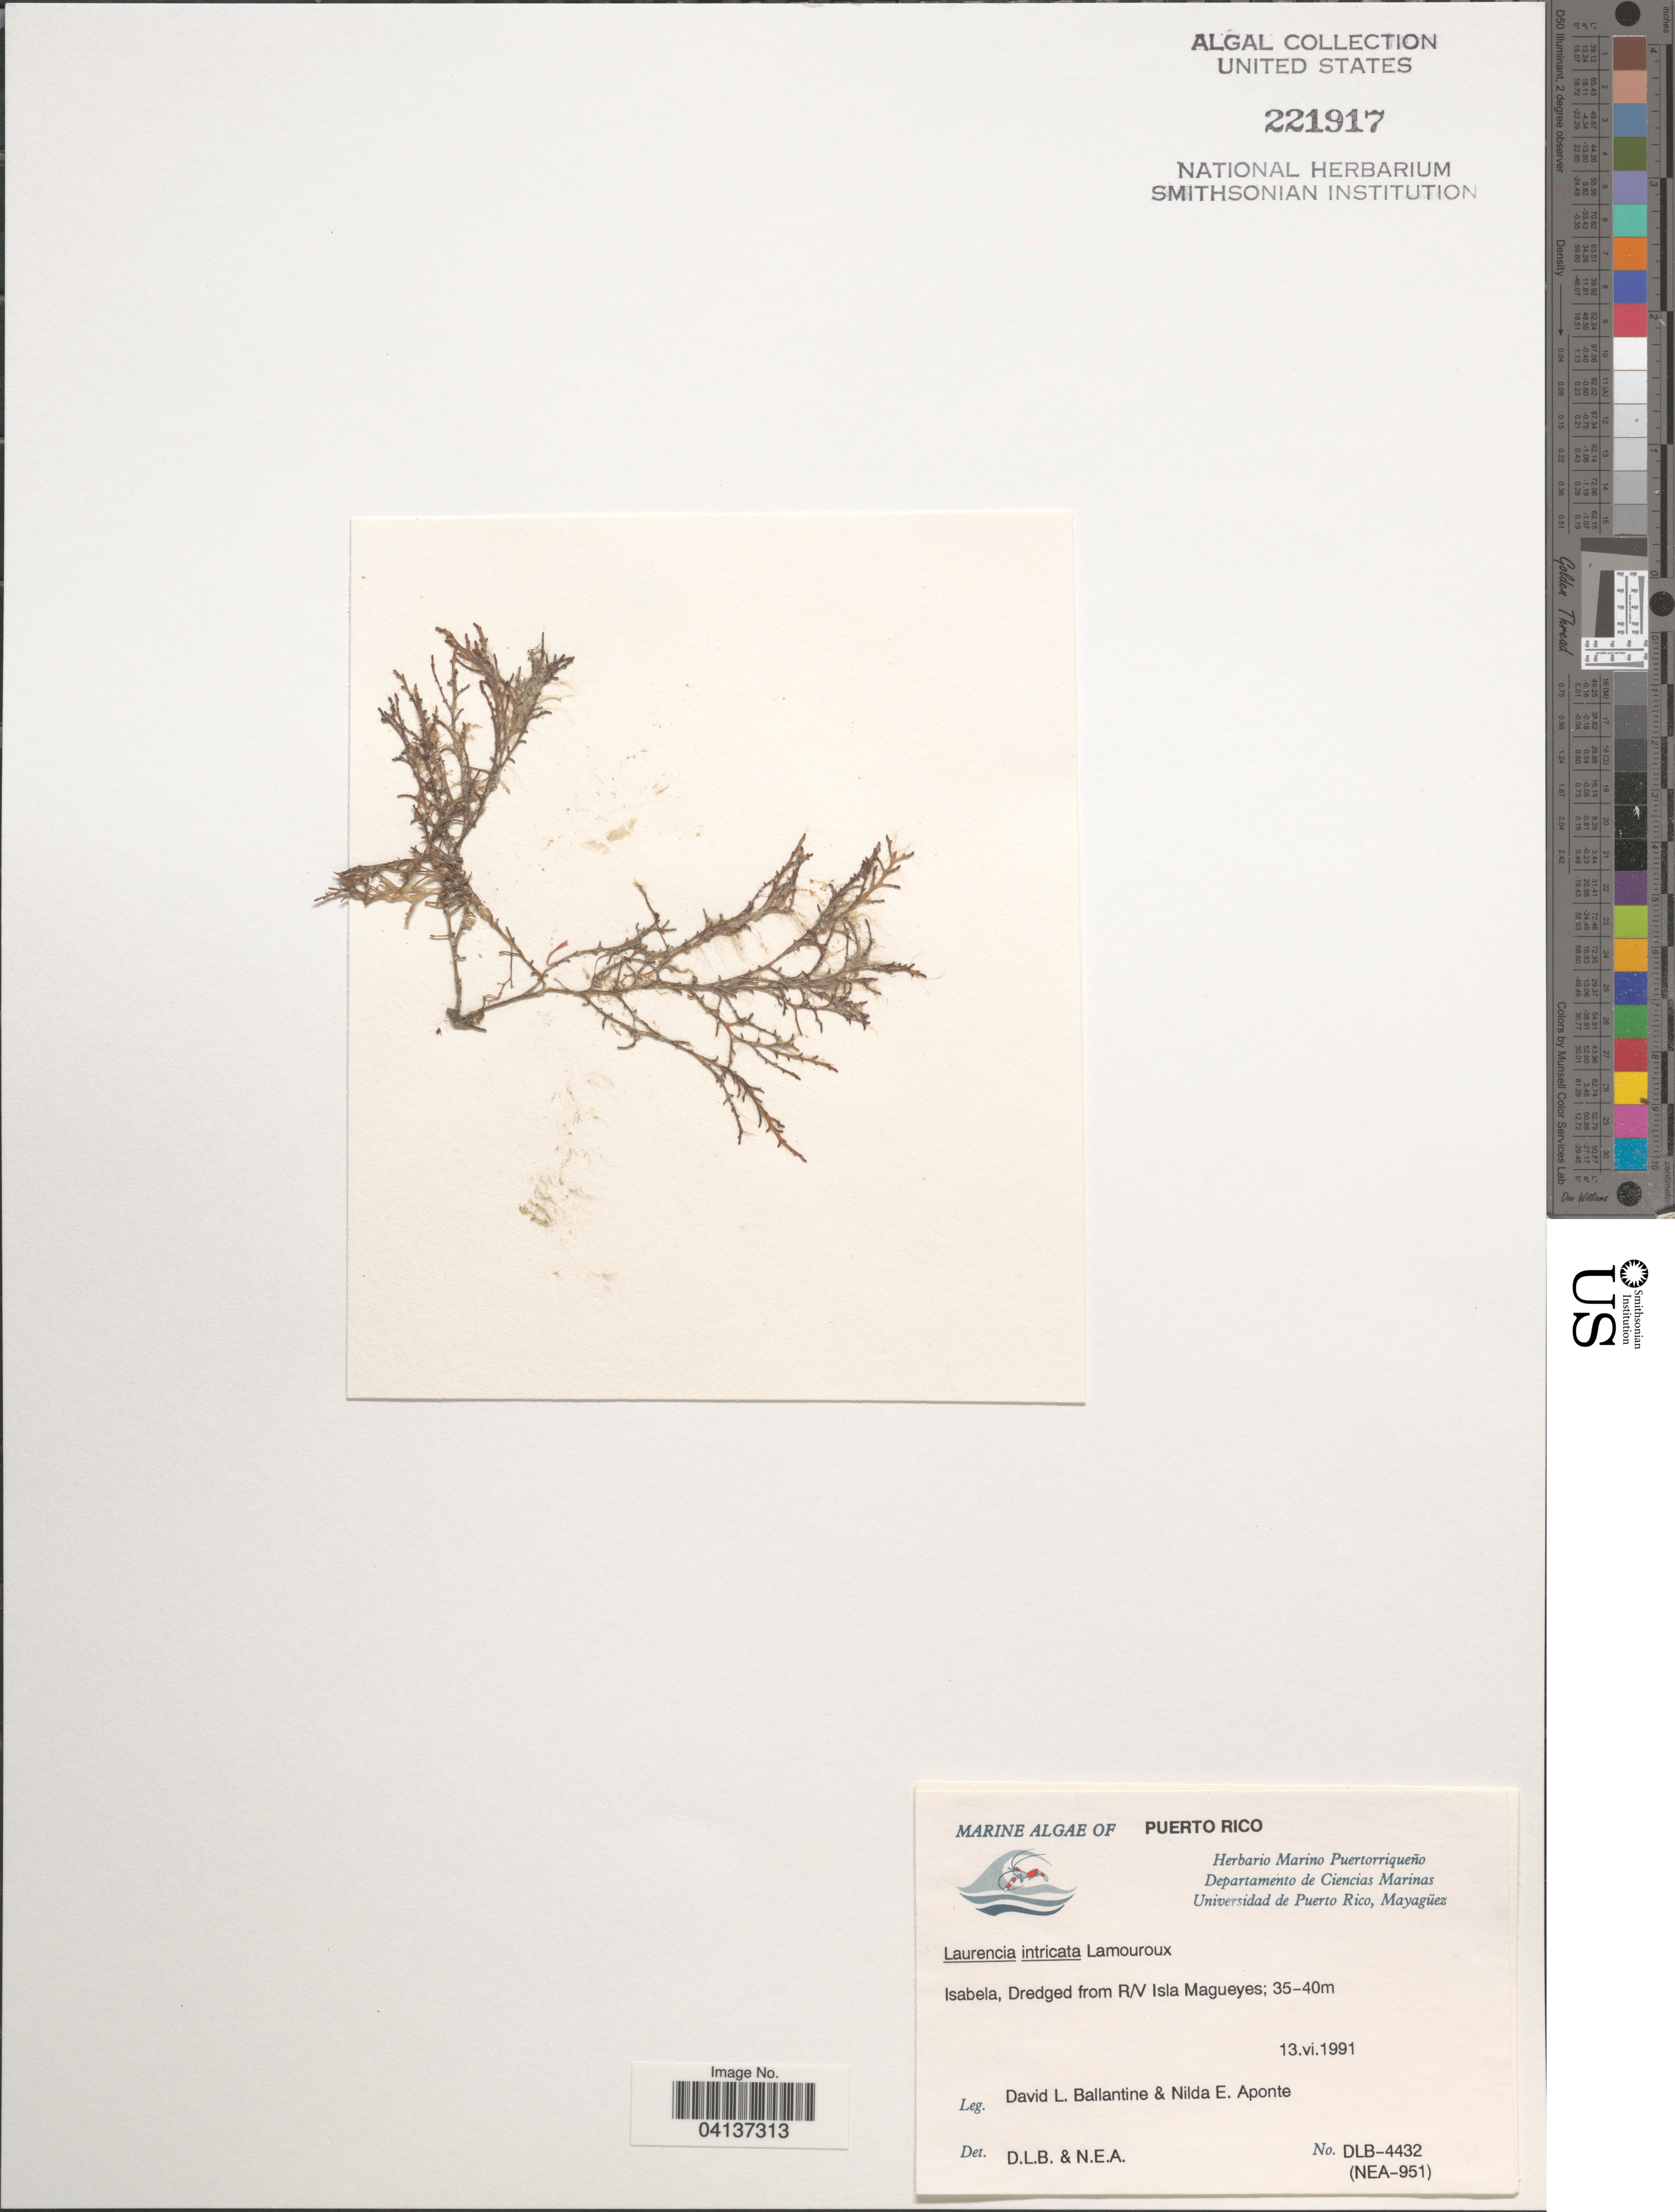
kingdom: Plantae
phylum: Rhodophyta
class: Florideophyceae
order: Ceramiales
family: Rhodomelaceae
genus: Laurencia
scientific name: Laurencia intricata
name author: J.V.Lamouroux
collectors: D.L. Ballantine & N. E. Aponte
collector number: DLB-4432/NEA-951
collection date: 1991-06-13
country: Puerto Rico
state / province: Isabela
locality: Dredged from R/V Isla Magueyes.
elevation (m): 35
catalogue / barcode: US 221917